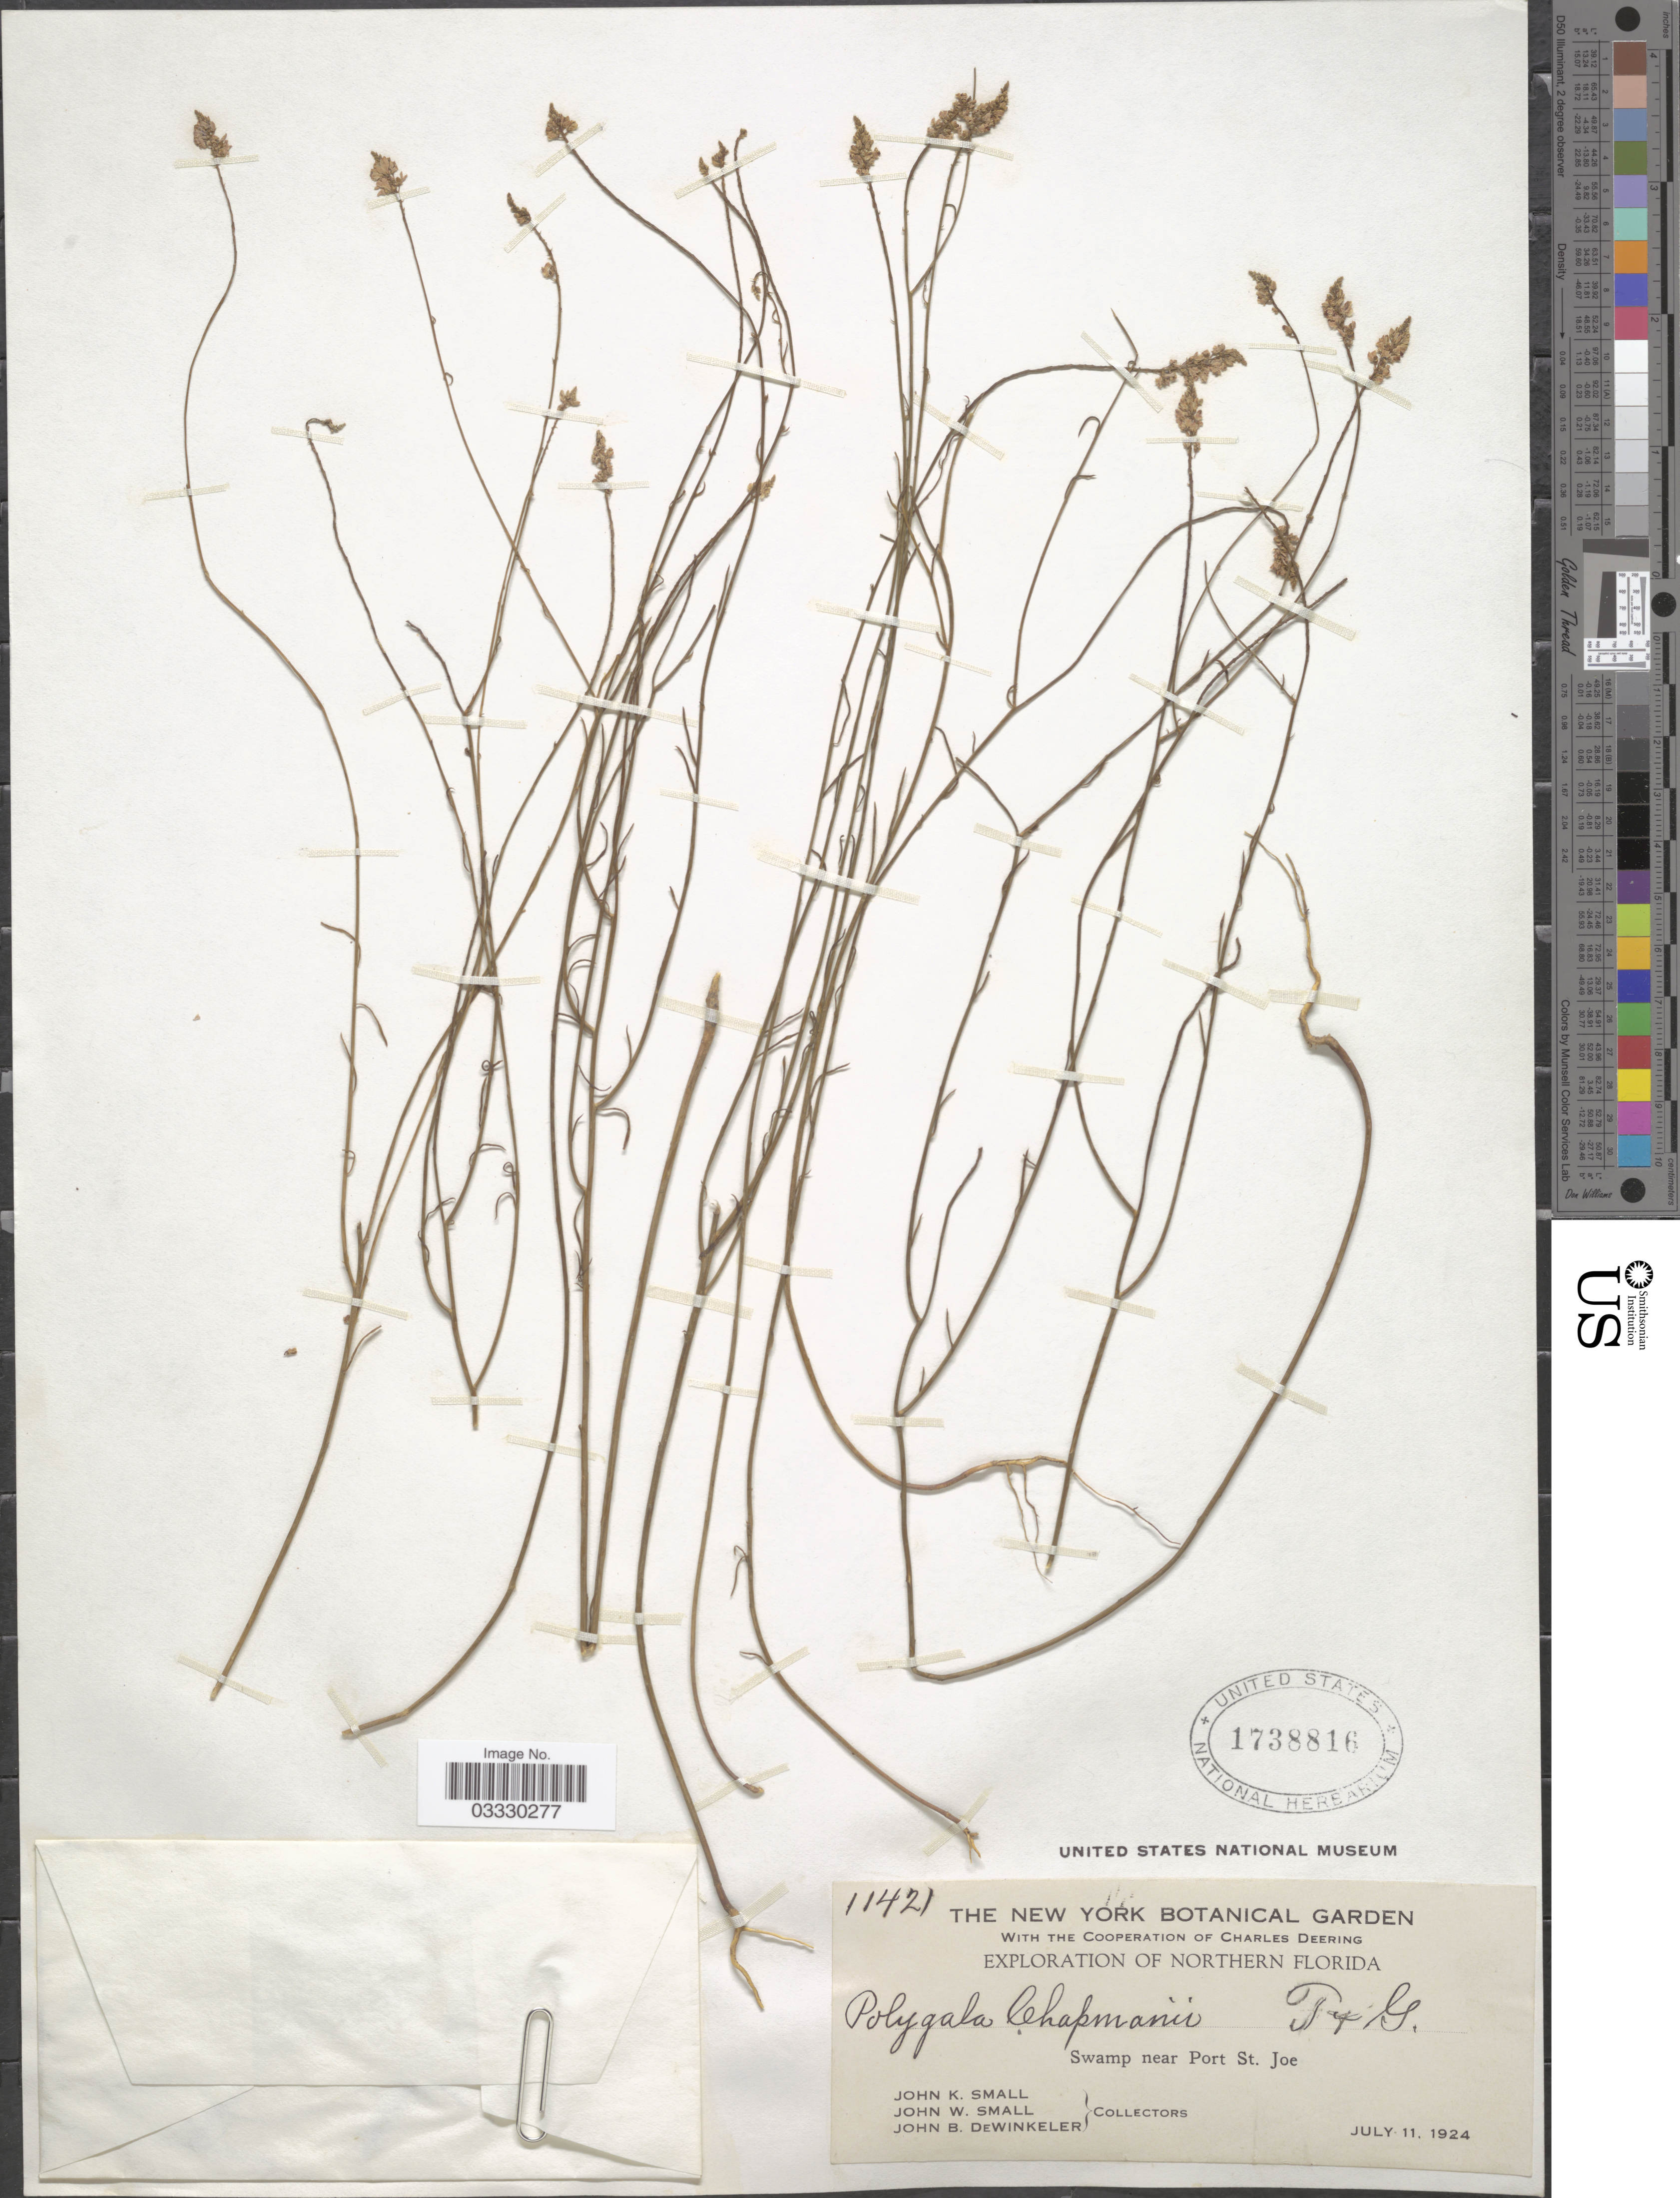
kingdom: Plantae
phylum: Tracheophyta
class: Magnoliopsida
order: Fabales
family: Polygalaceae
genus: Polygala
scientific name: Polygala chapmanii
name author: Torr. & A. Gray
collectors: J. K. Small, J. Small & J. B. Dewinkeler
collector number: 11421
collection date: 1924-07-11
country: United States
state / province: Florida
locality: Northern Florida. Swamp near Port St. Joe.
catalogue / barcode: US 1738816